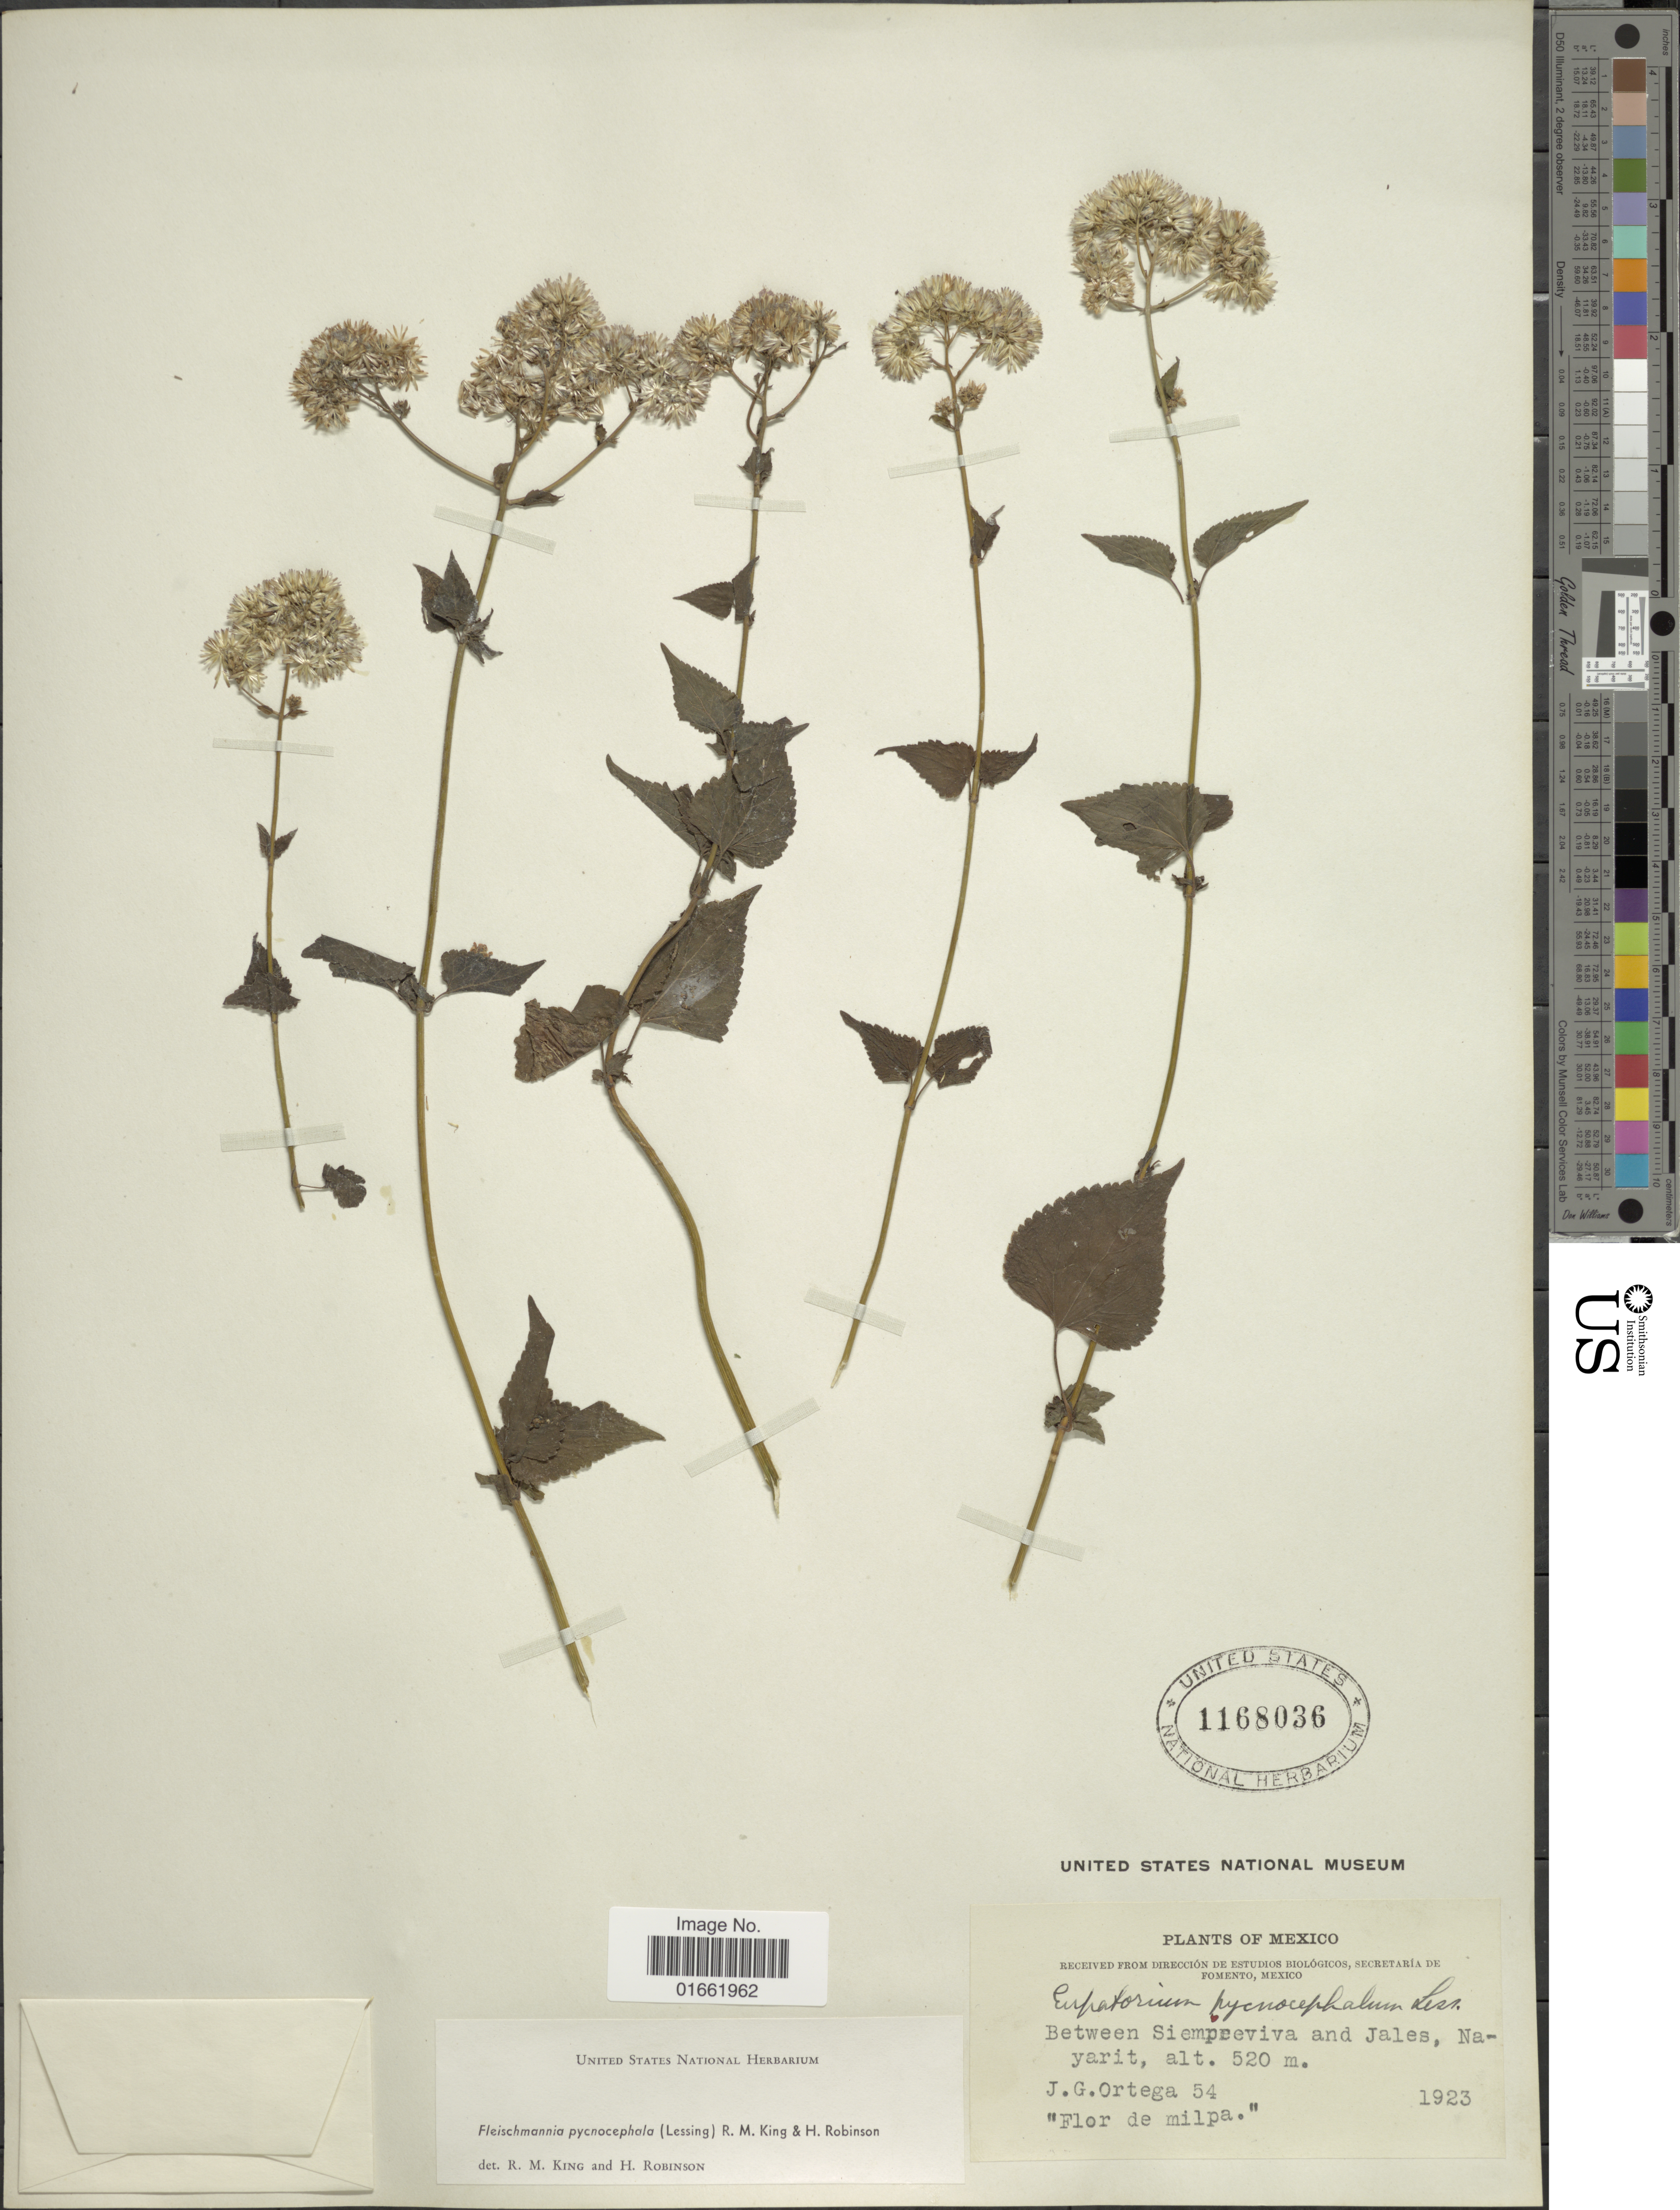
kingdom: Plantae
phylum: Tracheophyta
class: Magnoliopsida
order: Asterales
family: Asteraceae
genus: Fleischmannia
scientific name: Fleischmannia pycnocephala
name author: (Less.) R.M. King & H. Rob.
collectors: J. Ortega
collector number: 54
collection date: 1923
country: Mexico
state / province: Nayarit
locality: Between Siempreviva and Jales, Nayarit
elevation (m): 520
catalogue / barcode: US 1168036